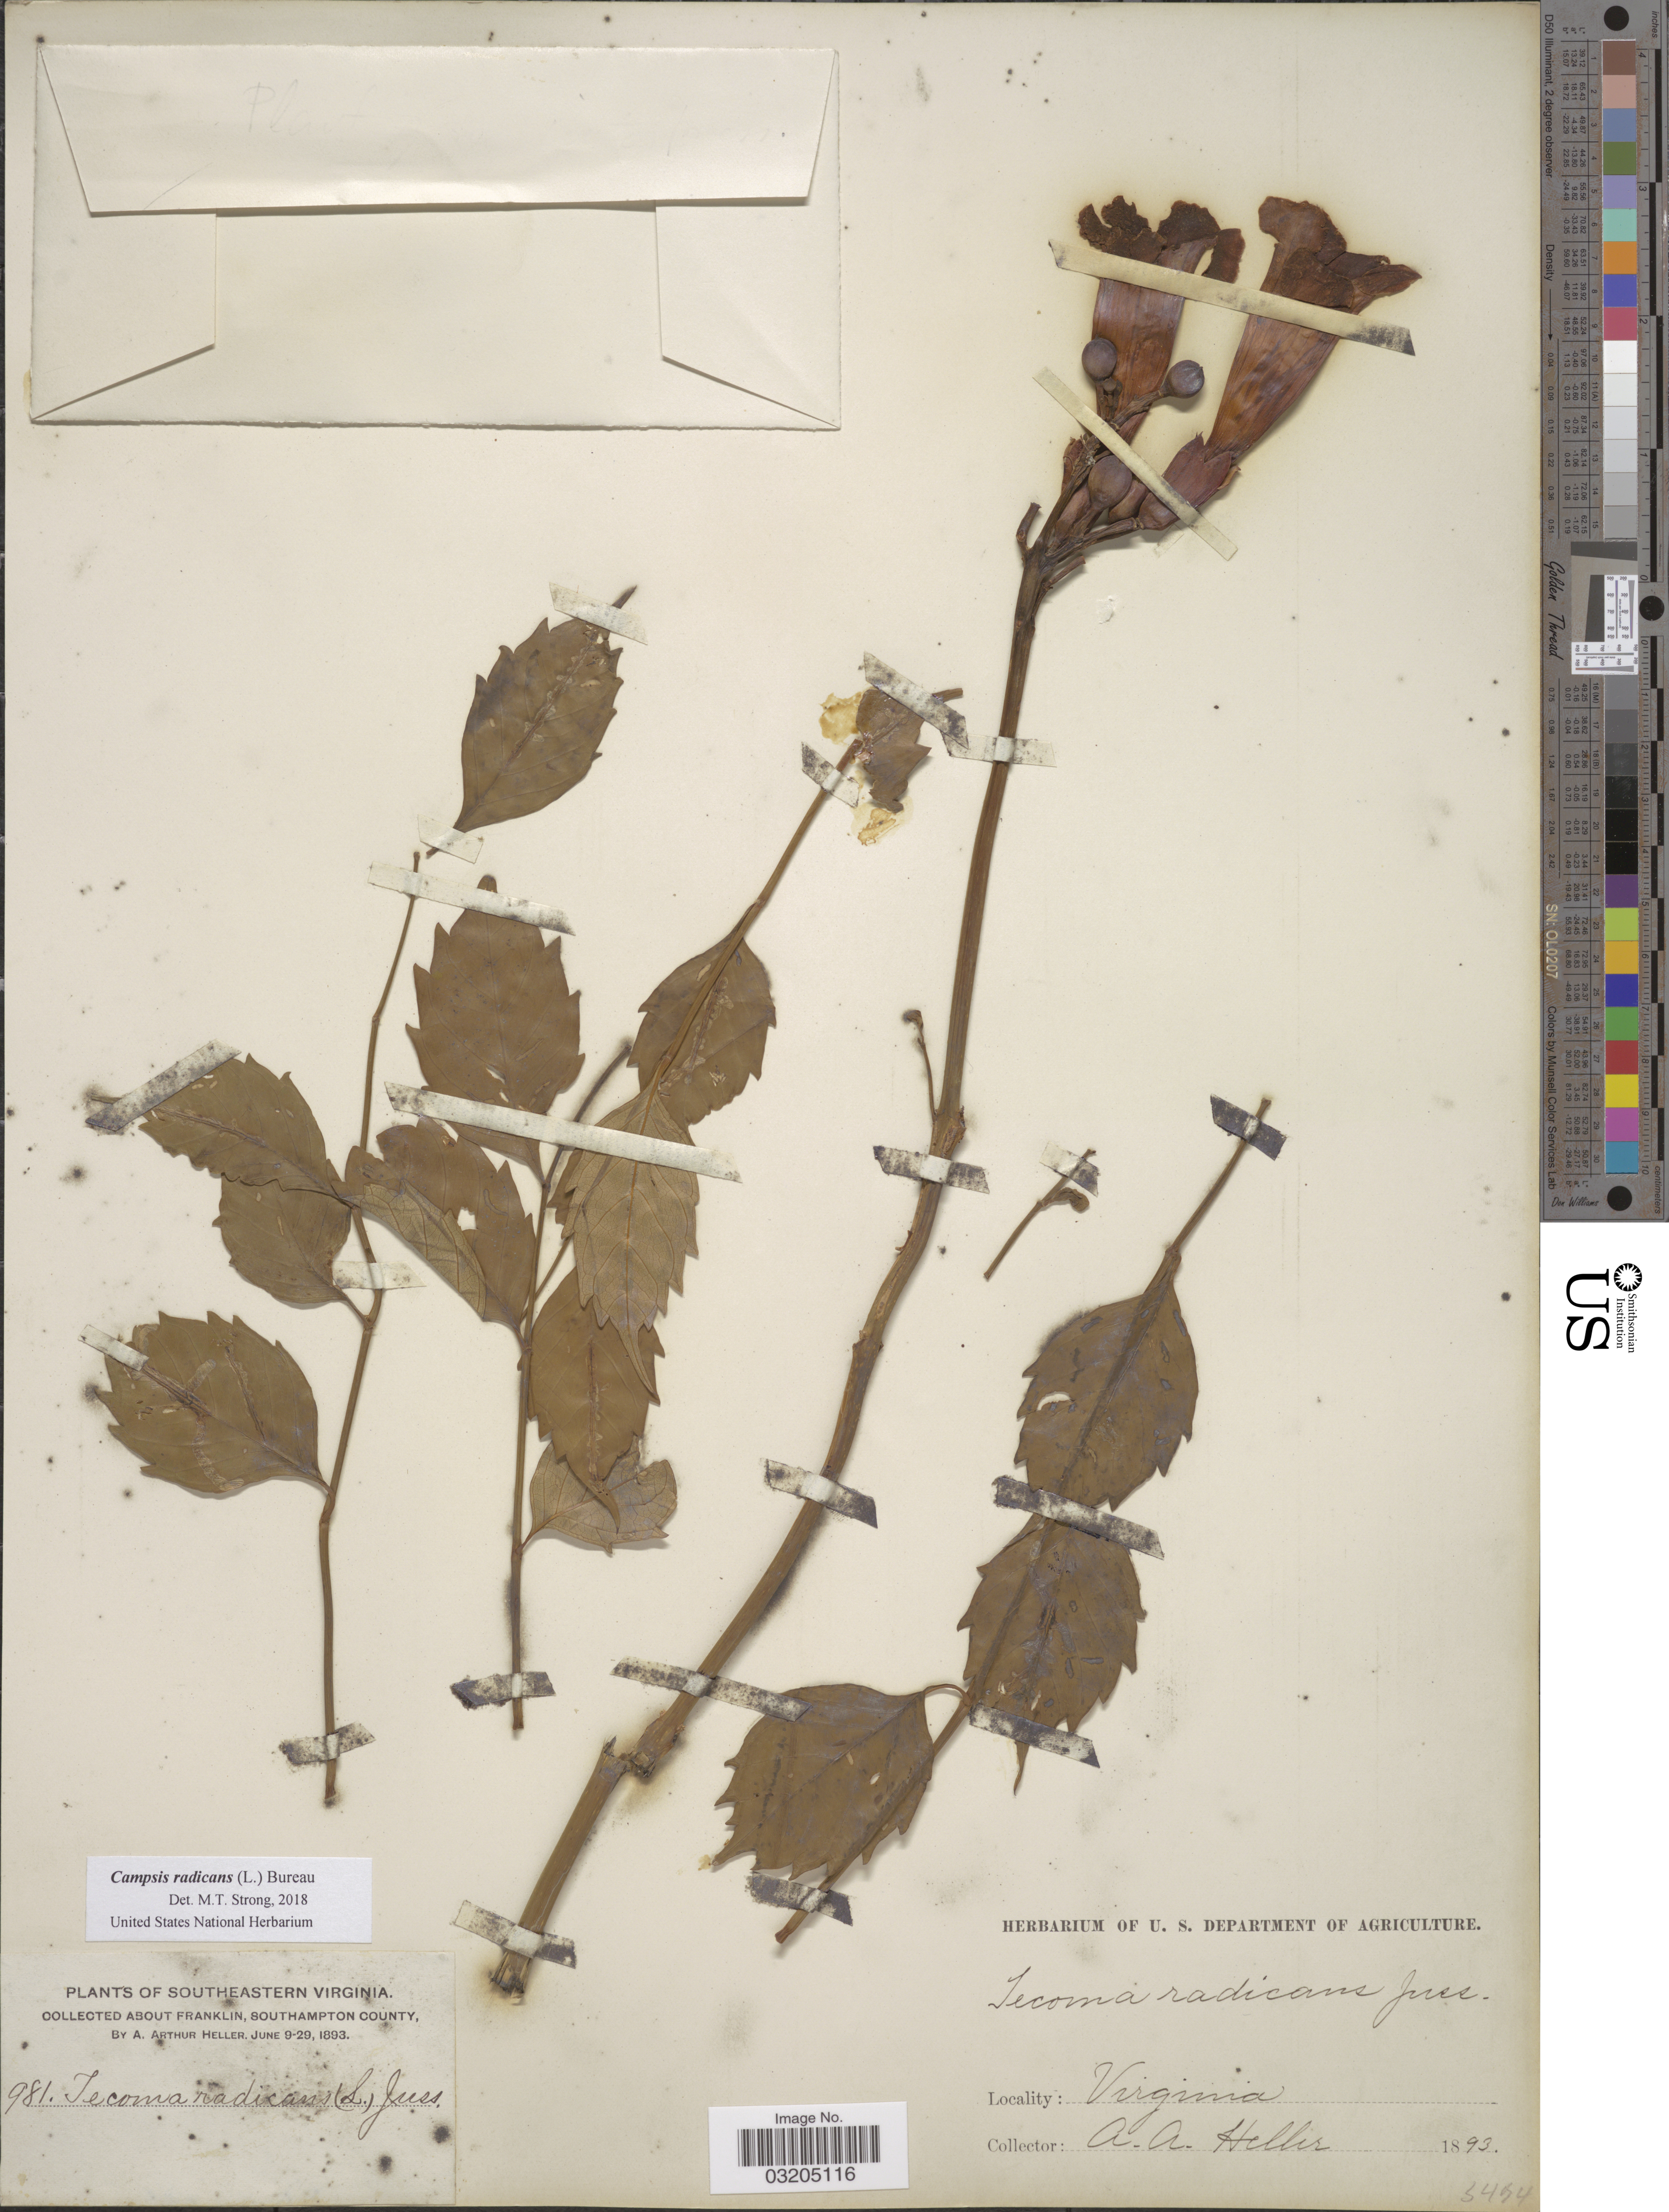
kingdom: Plantae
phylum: Tracheophyta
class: Magnoliopsida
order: Lamiales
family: Bignoniaceae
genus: Campsis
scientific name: Campsis radicans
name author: (L.) Seem.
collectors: A. A. Heller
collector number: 981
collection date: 1893-06-09/1893-06-29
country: United States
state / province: Virginia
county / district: Southampton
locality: Southeastern Virginia. About Franklin, Southampton County.